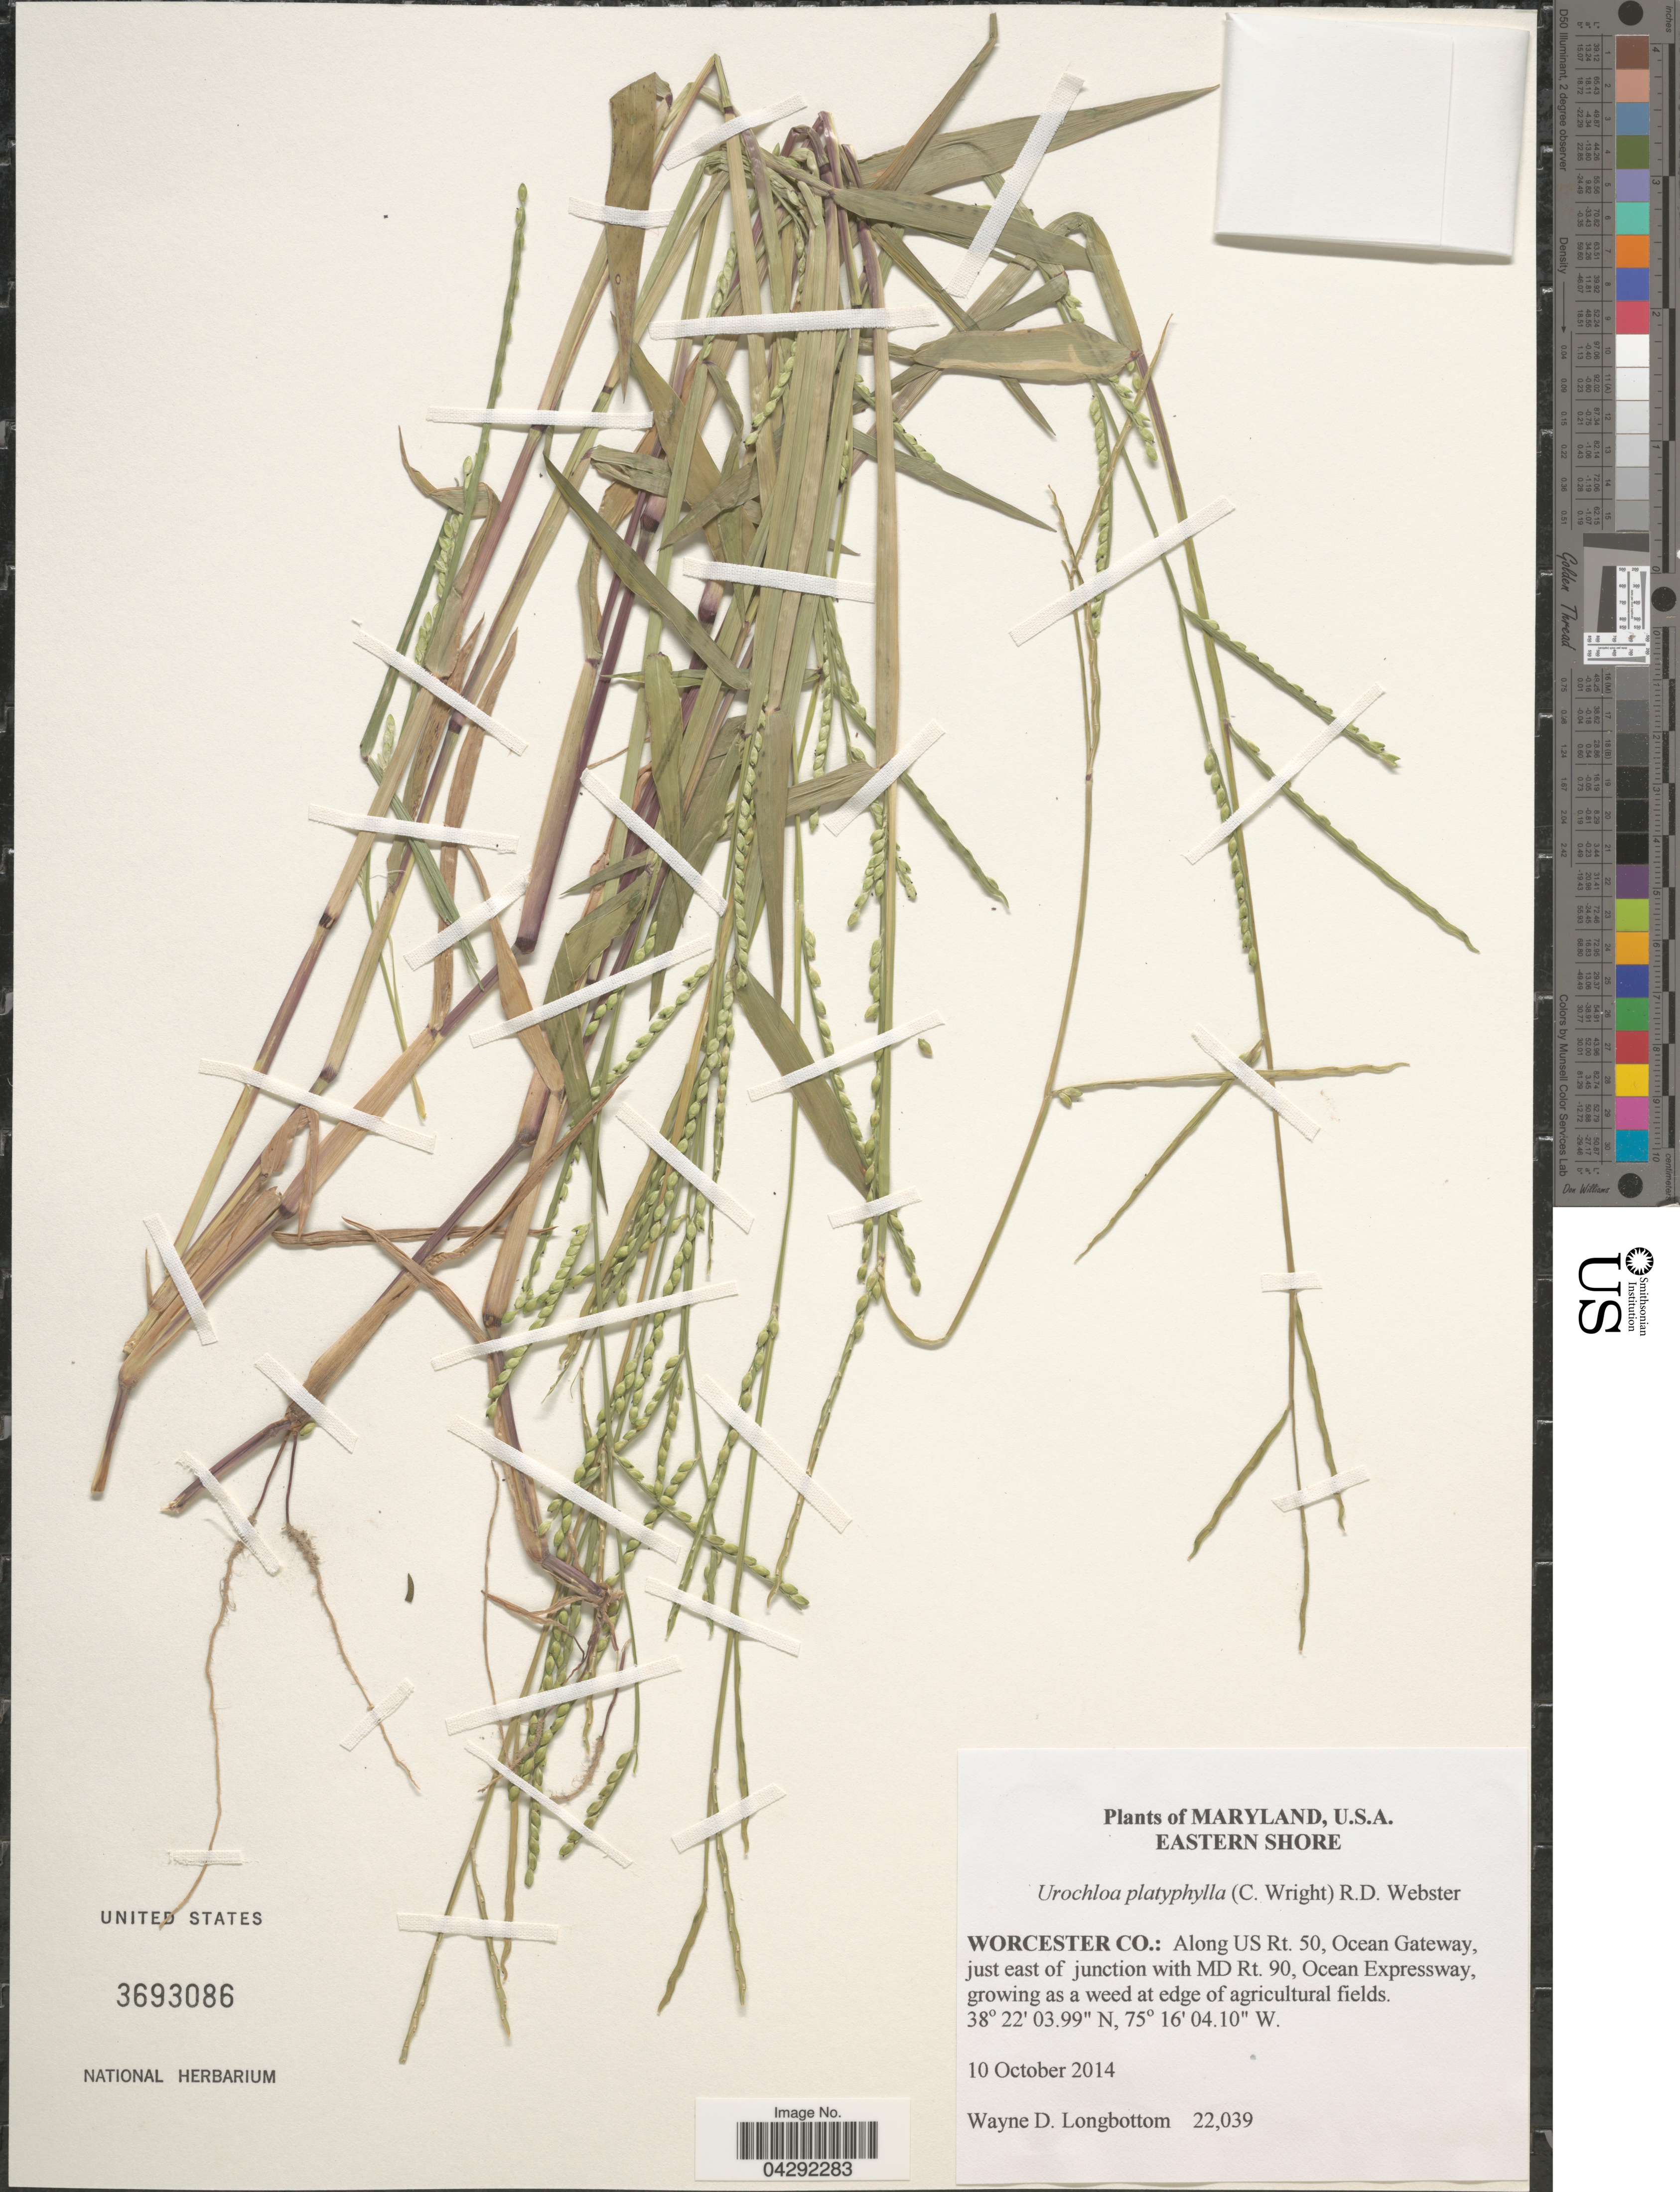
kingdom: Plantae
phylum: Tracheophyta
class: Liliopsida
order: Poales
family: Poaceae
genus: Urochloa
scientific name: Urochloa platyphylla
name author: (Munro ex C. Wright) R.D. Webster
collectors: W. D. Longbottom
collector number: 22039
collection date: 2014-10-10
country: United States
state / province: Maryland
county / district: Worcester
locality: Eastern Shore. Worcester Co.: Along US Rt. 50, Ocean Gateway, just east of junction with MD Rt. 90, Ocean Expressway, growing as a weed at edge of agricultural fields.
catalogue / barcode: US 3693086